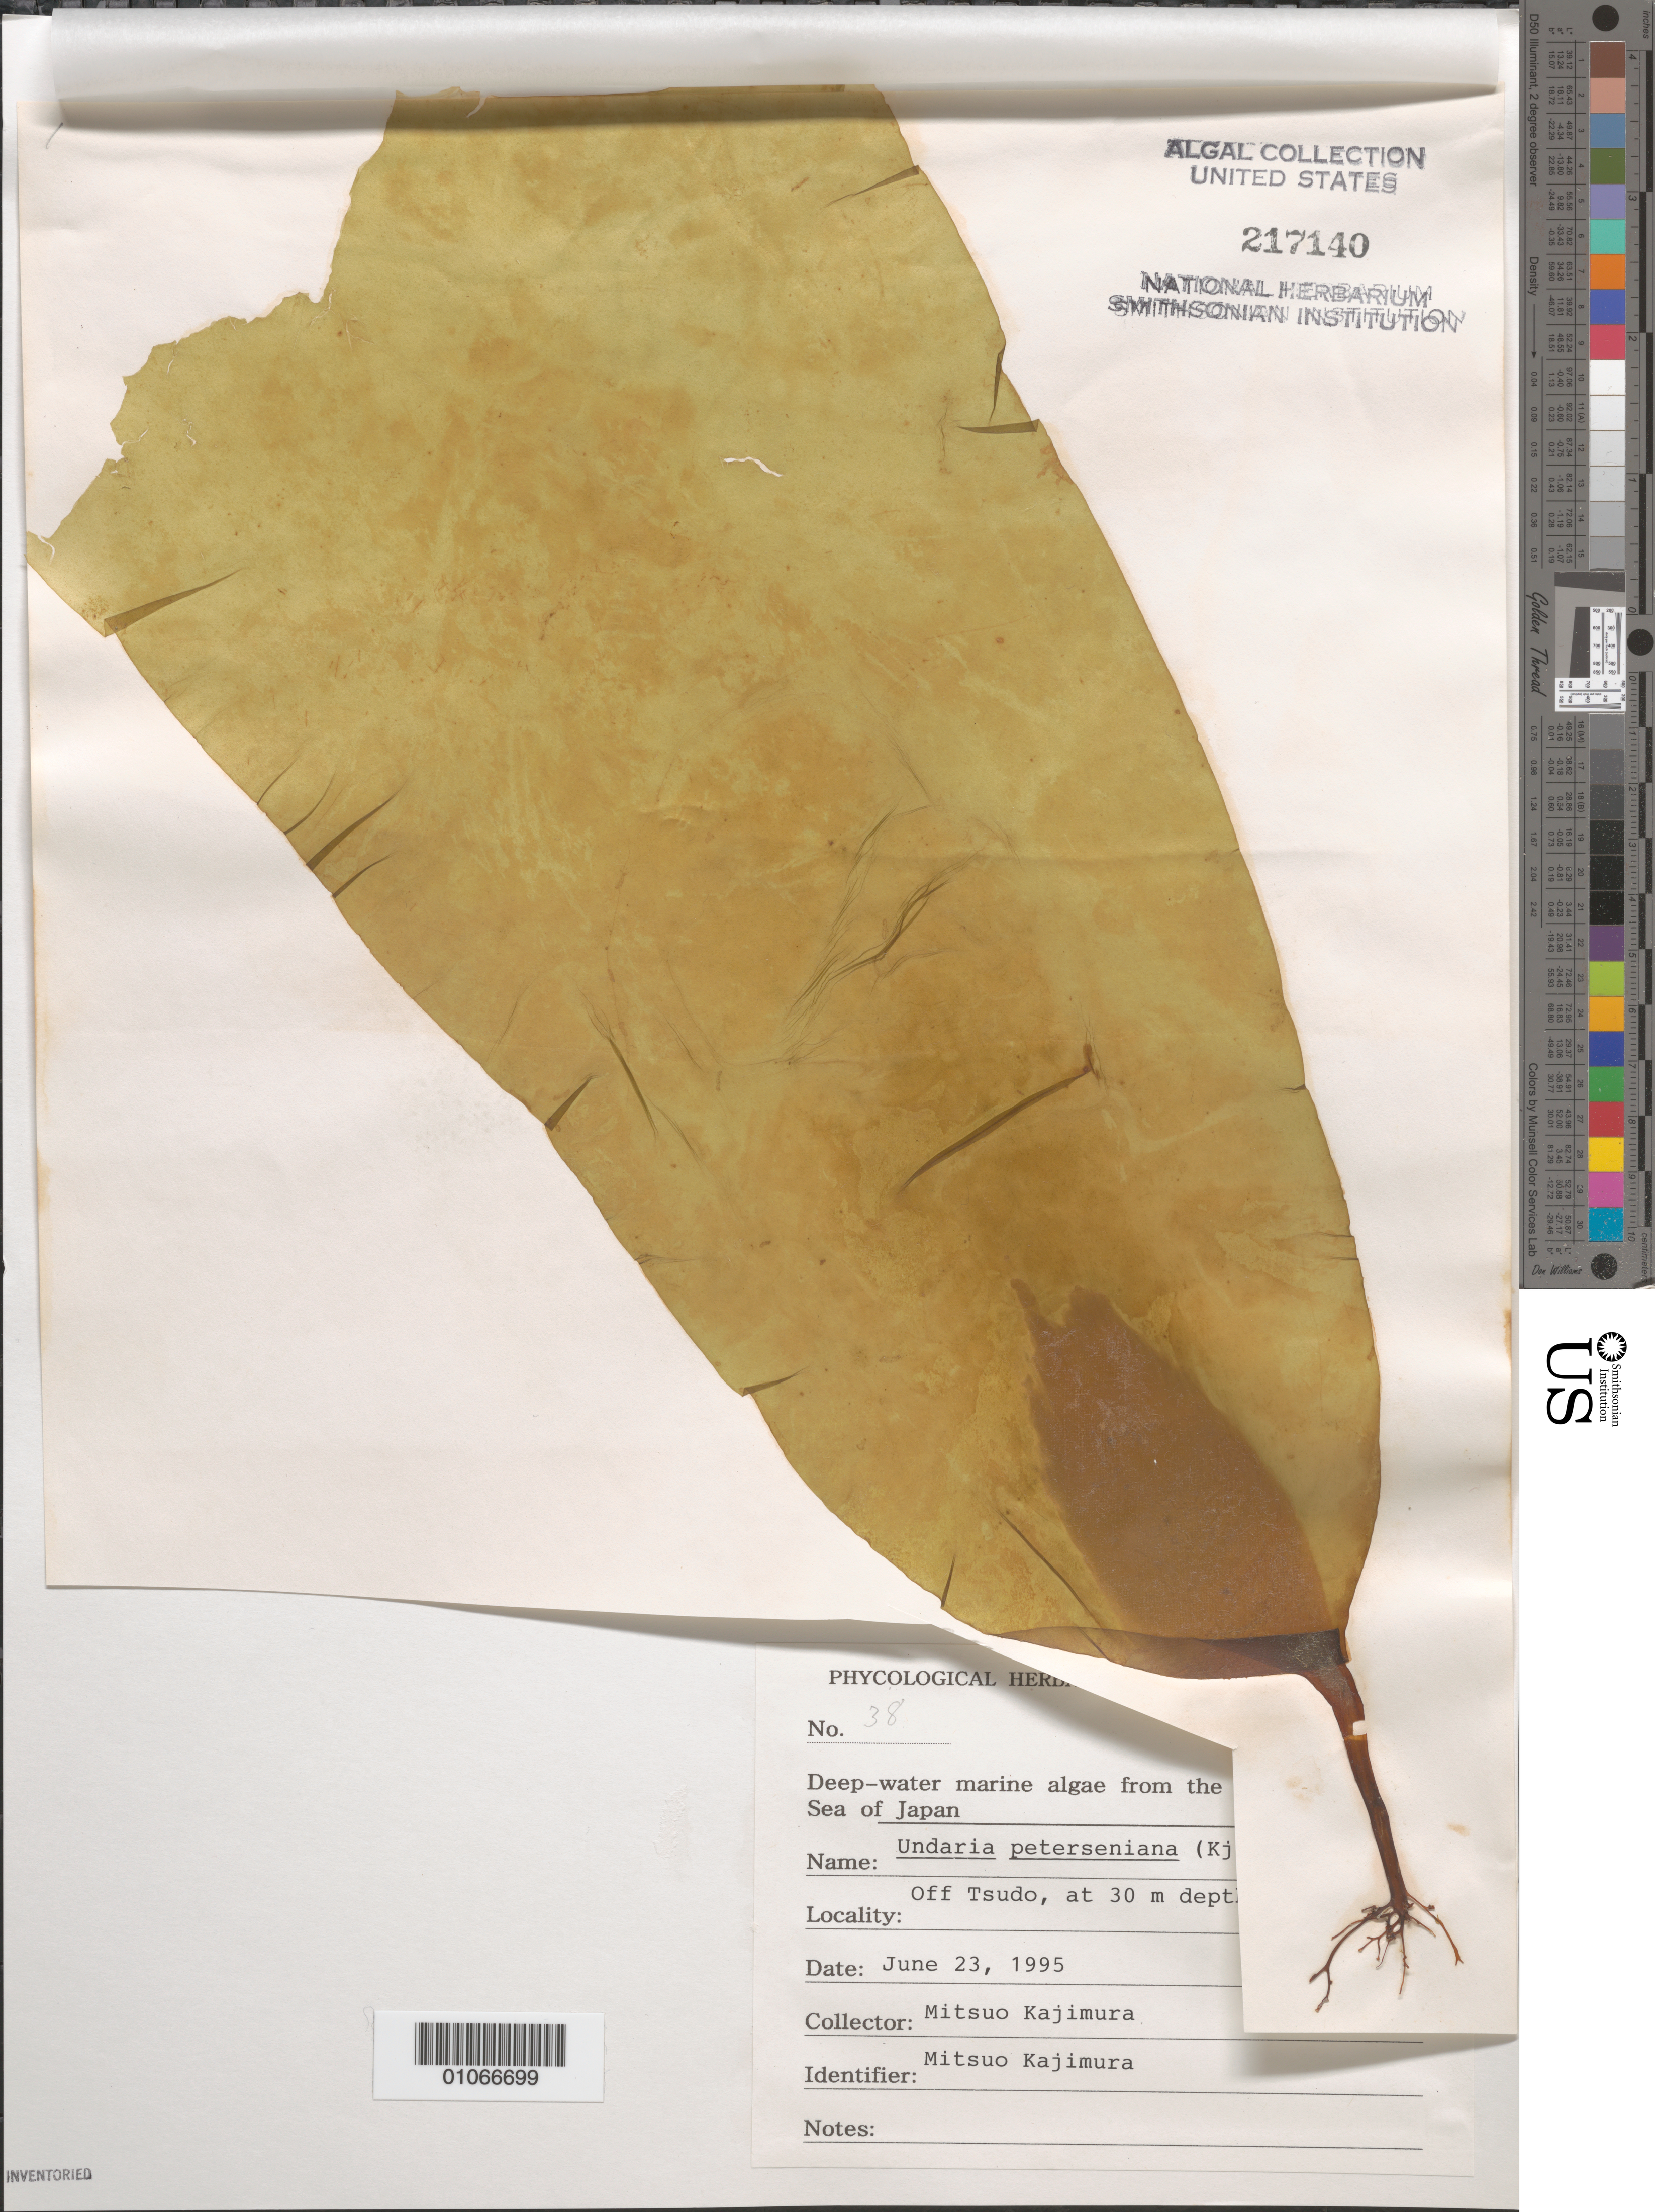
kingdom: Chromista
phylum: Ochrophyta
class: Phaeophyceae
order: Laminariales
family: Alariaceae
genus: Undaria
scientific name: Undaria peterseniana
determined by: Kajimura, Mitsuo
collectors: M. Kajimura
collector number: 38 & specimen 1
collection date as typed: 23 Jun 1995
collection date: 1995-06-23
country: Japan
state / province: Simane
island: Oki Is.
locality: Off Tsudo [village], Sea of Japan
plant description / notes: Phycologial Herbarium of Mitsuo Kajimura, Deep-water marine algae from the Oki Islands, Sea of Japan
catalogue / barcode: US 217140